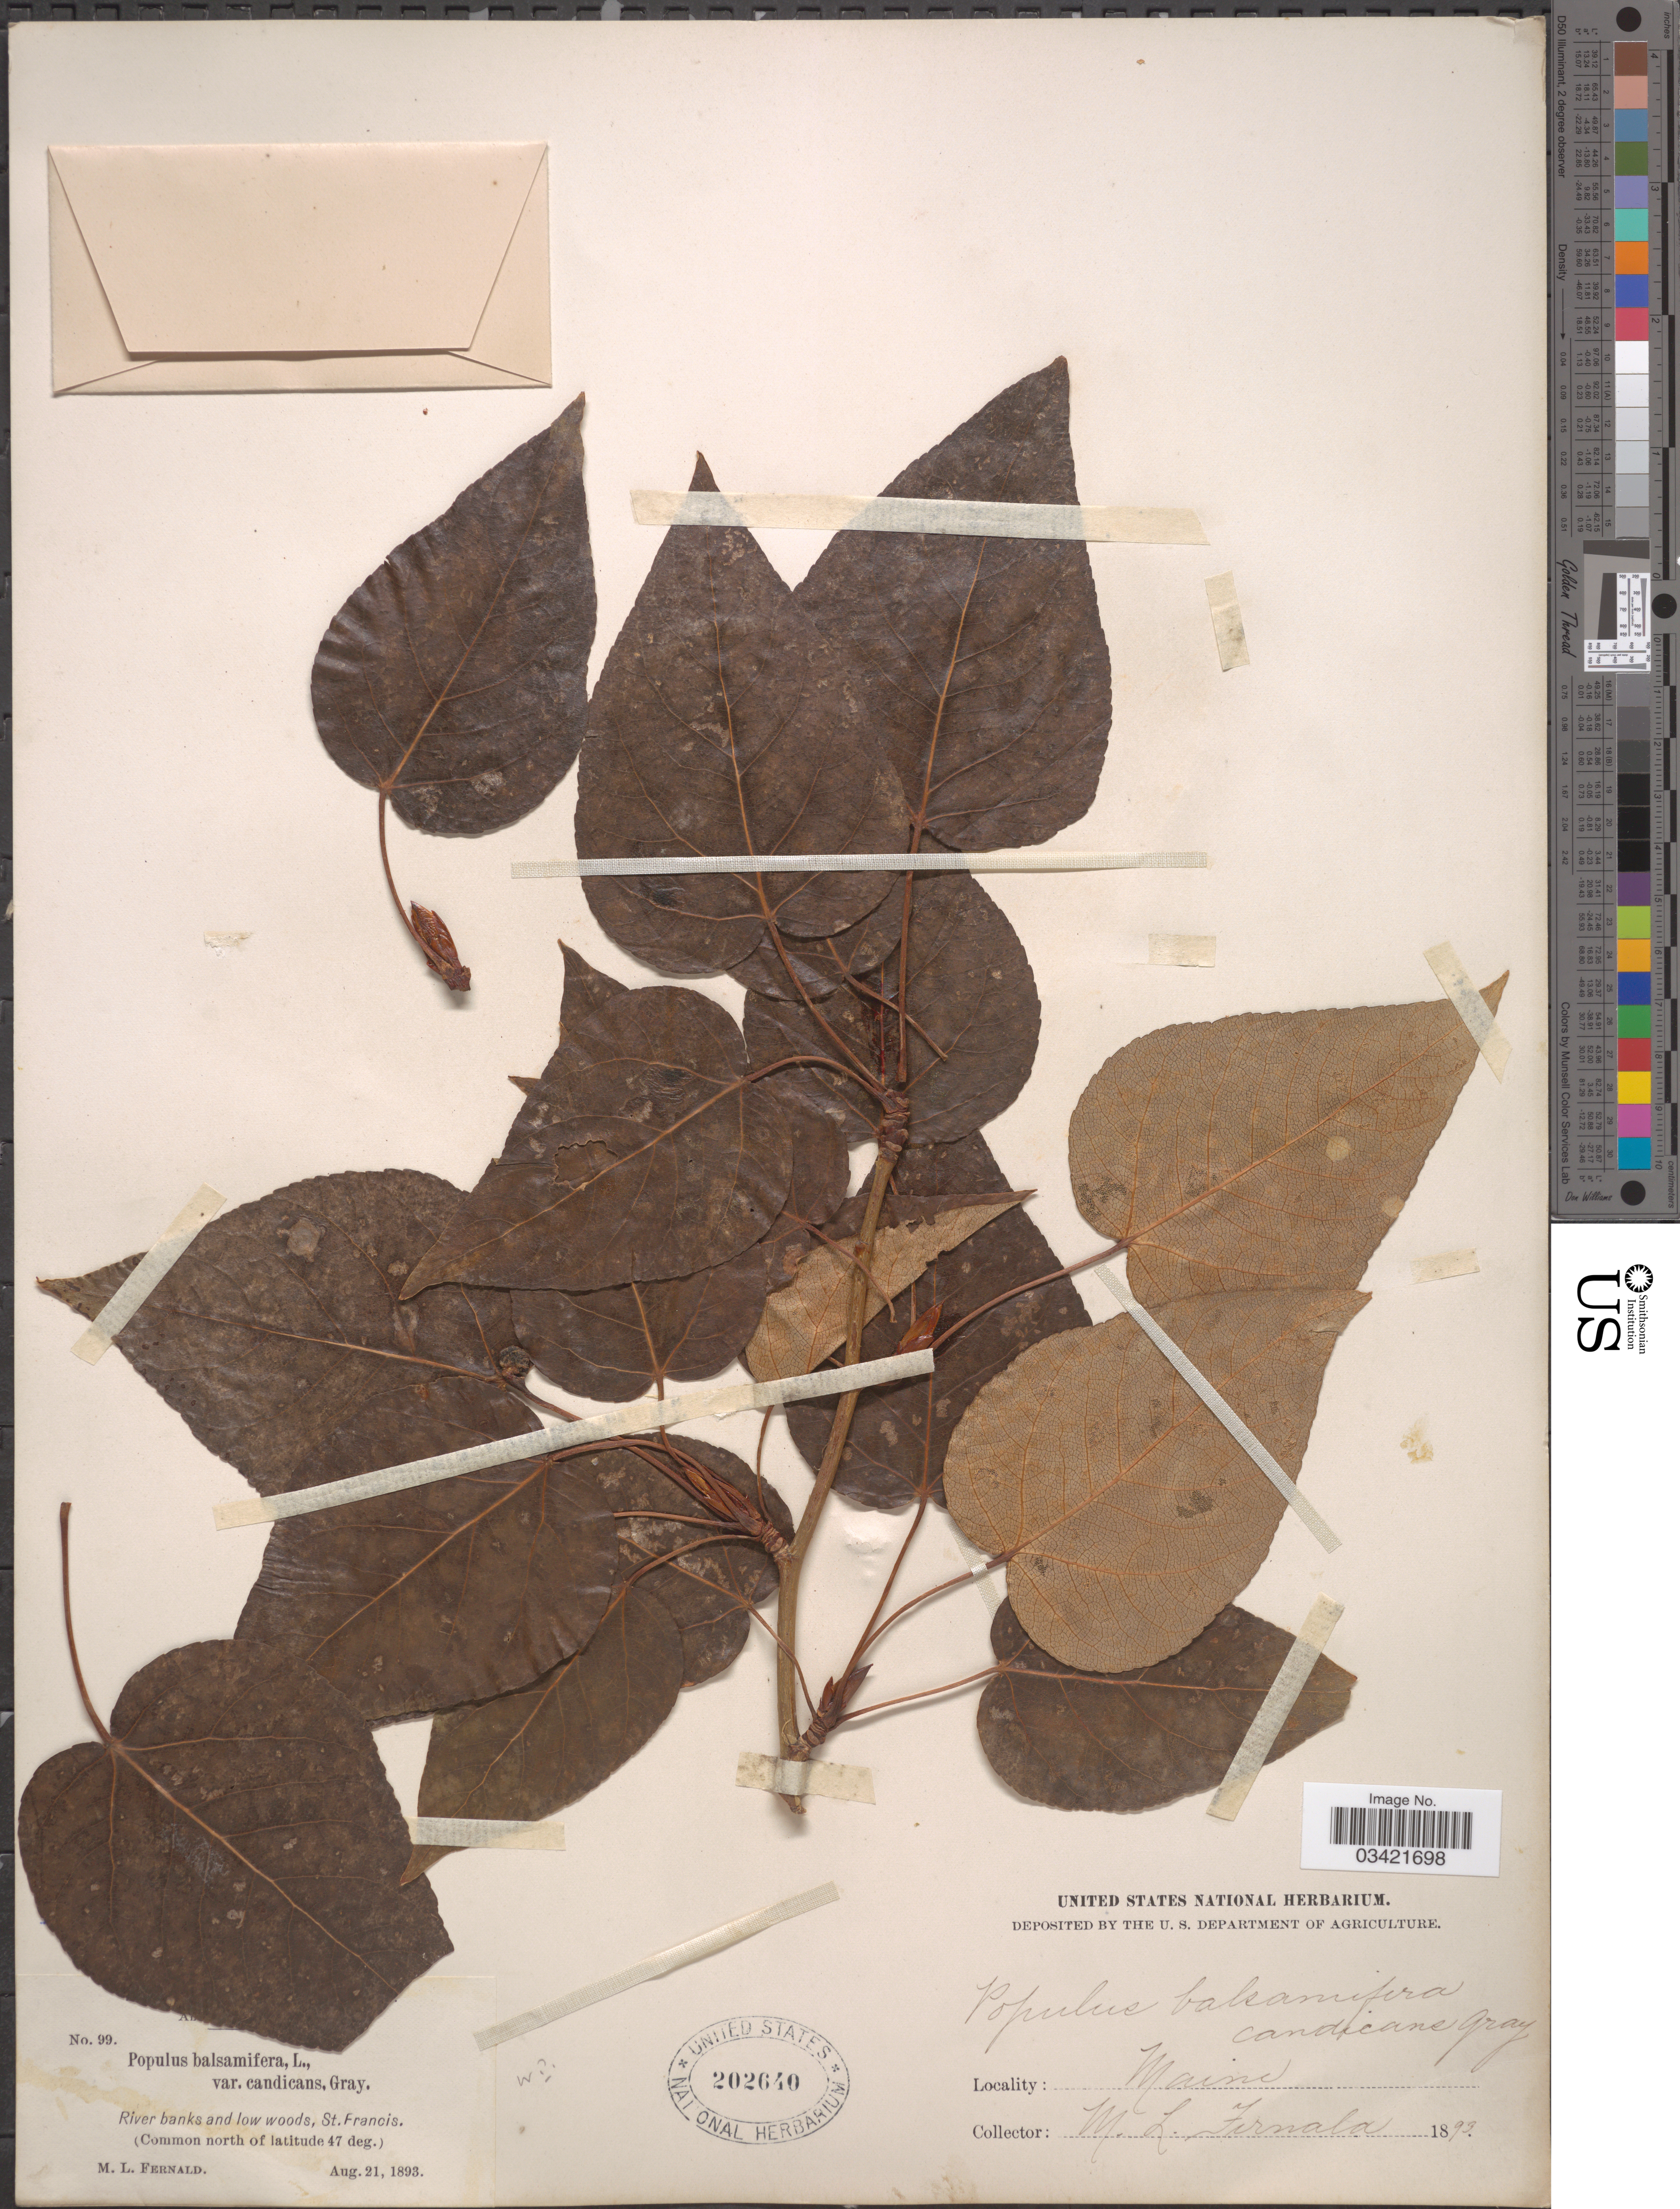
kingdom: Plantae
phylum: Tracheophyta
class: Magnoliopsida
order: Malpighiales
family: Salicaceae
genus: Populus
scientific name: Populus balsamifera var. subcordata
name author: Hyl.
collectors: M. L. Fernald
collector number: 99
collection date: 1893-08-21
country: United States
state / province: Maine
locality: River banks and low woods, St. Francis.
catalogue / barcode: US 202640